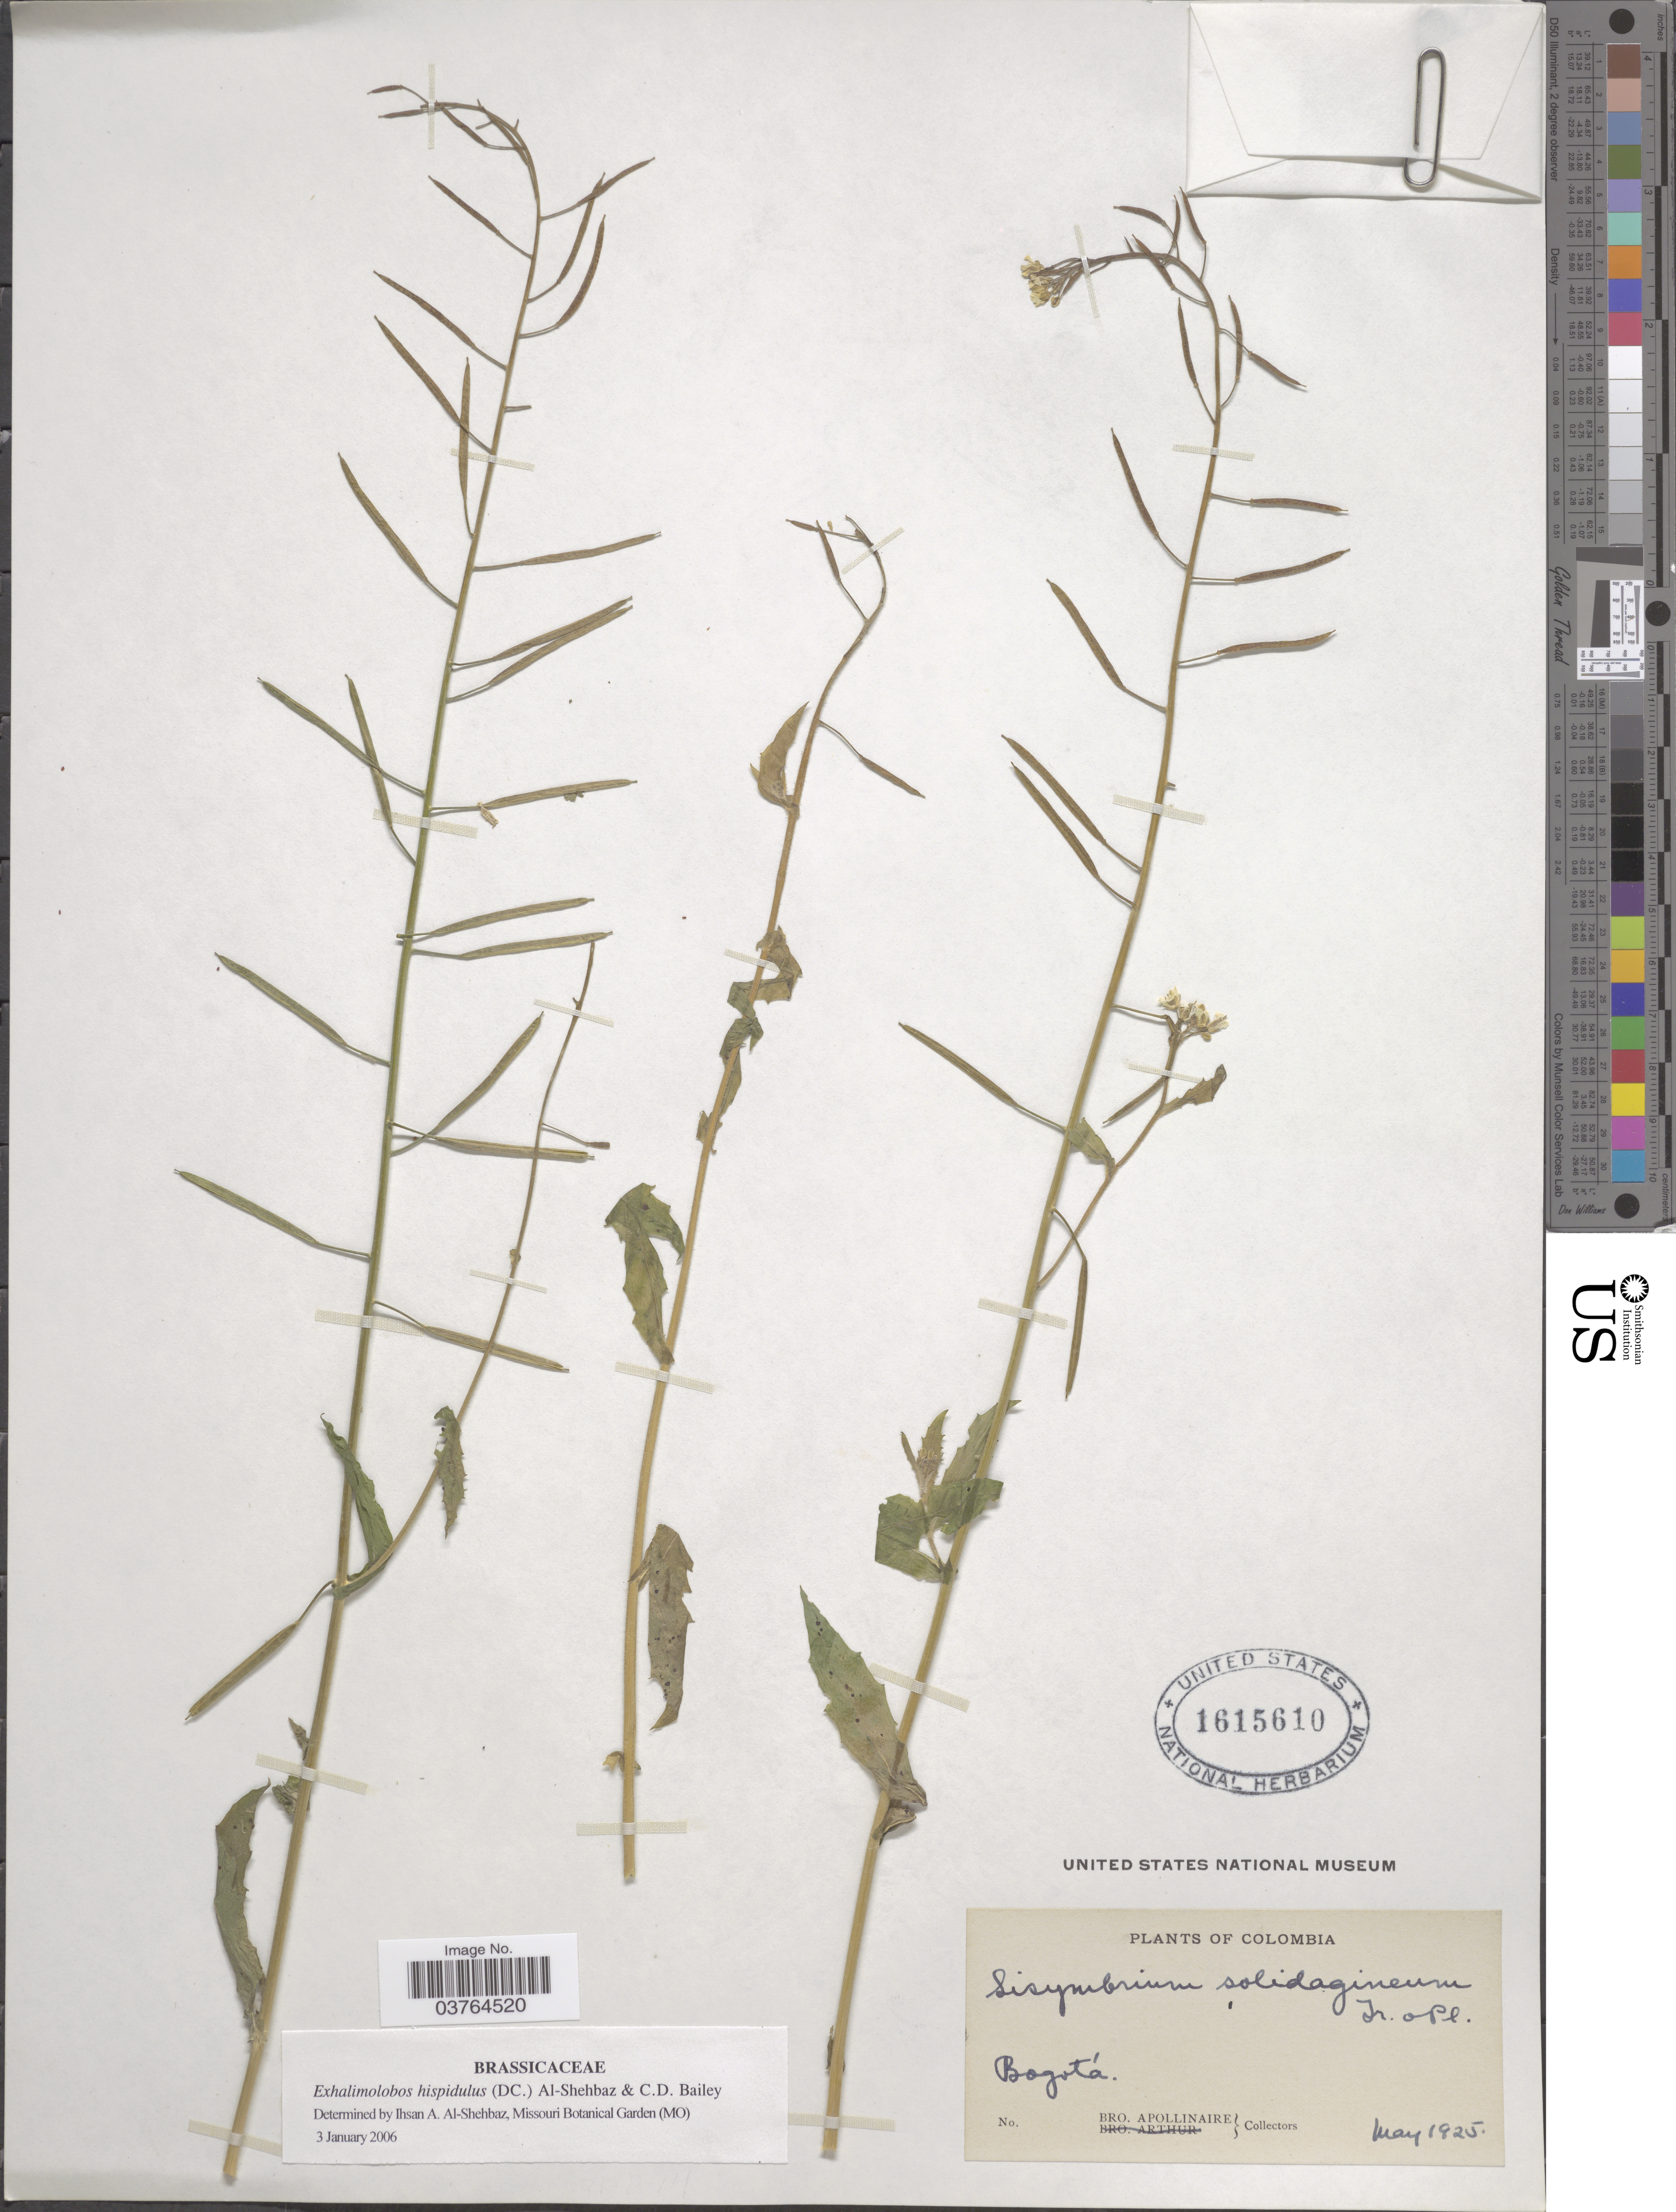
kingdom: Plantae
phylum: Tracheophyta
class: Magnoliopsida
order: Brassicales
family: Brassicaceae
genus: Exhalimolobos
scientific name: Exhalimolobos hispidulus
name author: (DC.) Al-Shehbaz & C.D. Bailey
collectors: Bro. Apollinaire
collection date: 1925-05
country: Colombia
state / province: Bogota D.C.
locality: Bogotá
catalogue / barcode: US 1615610